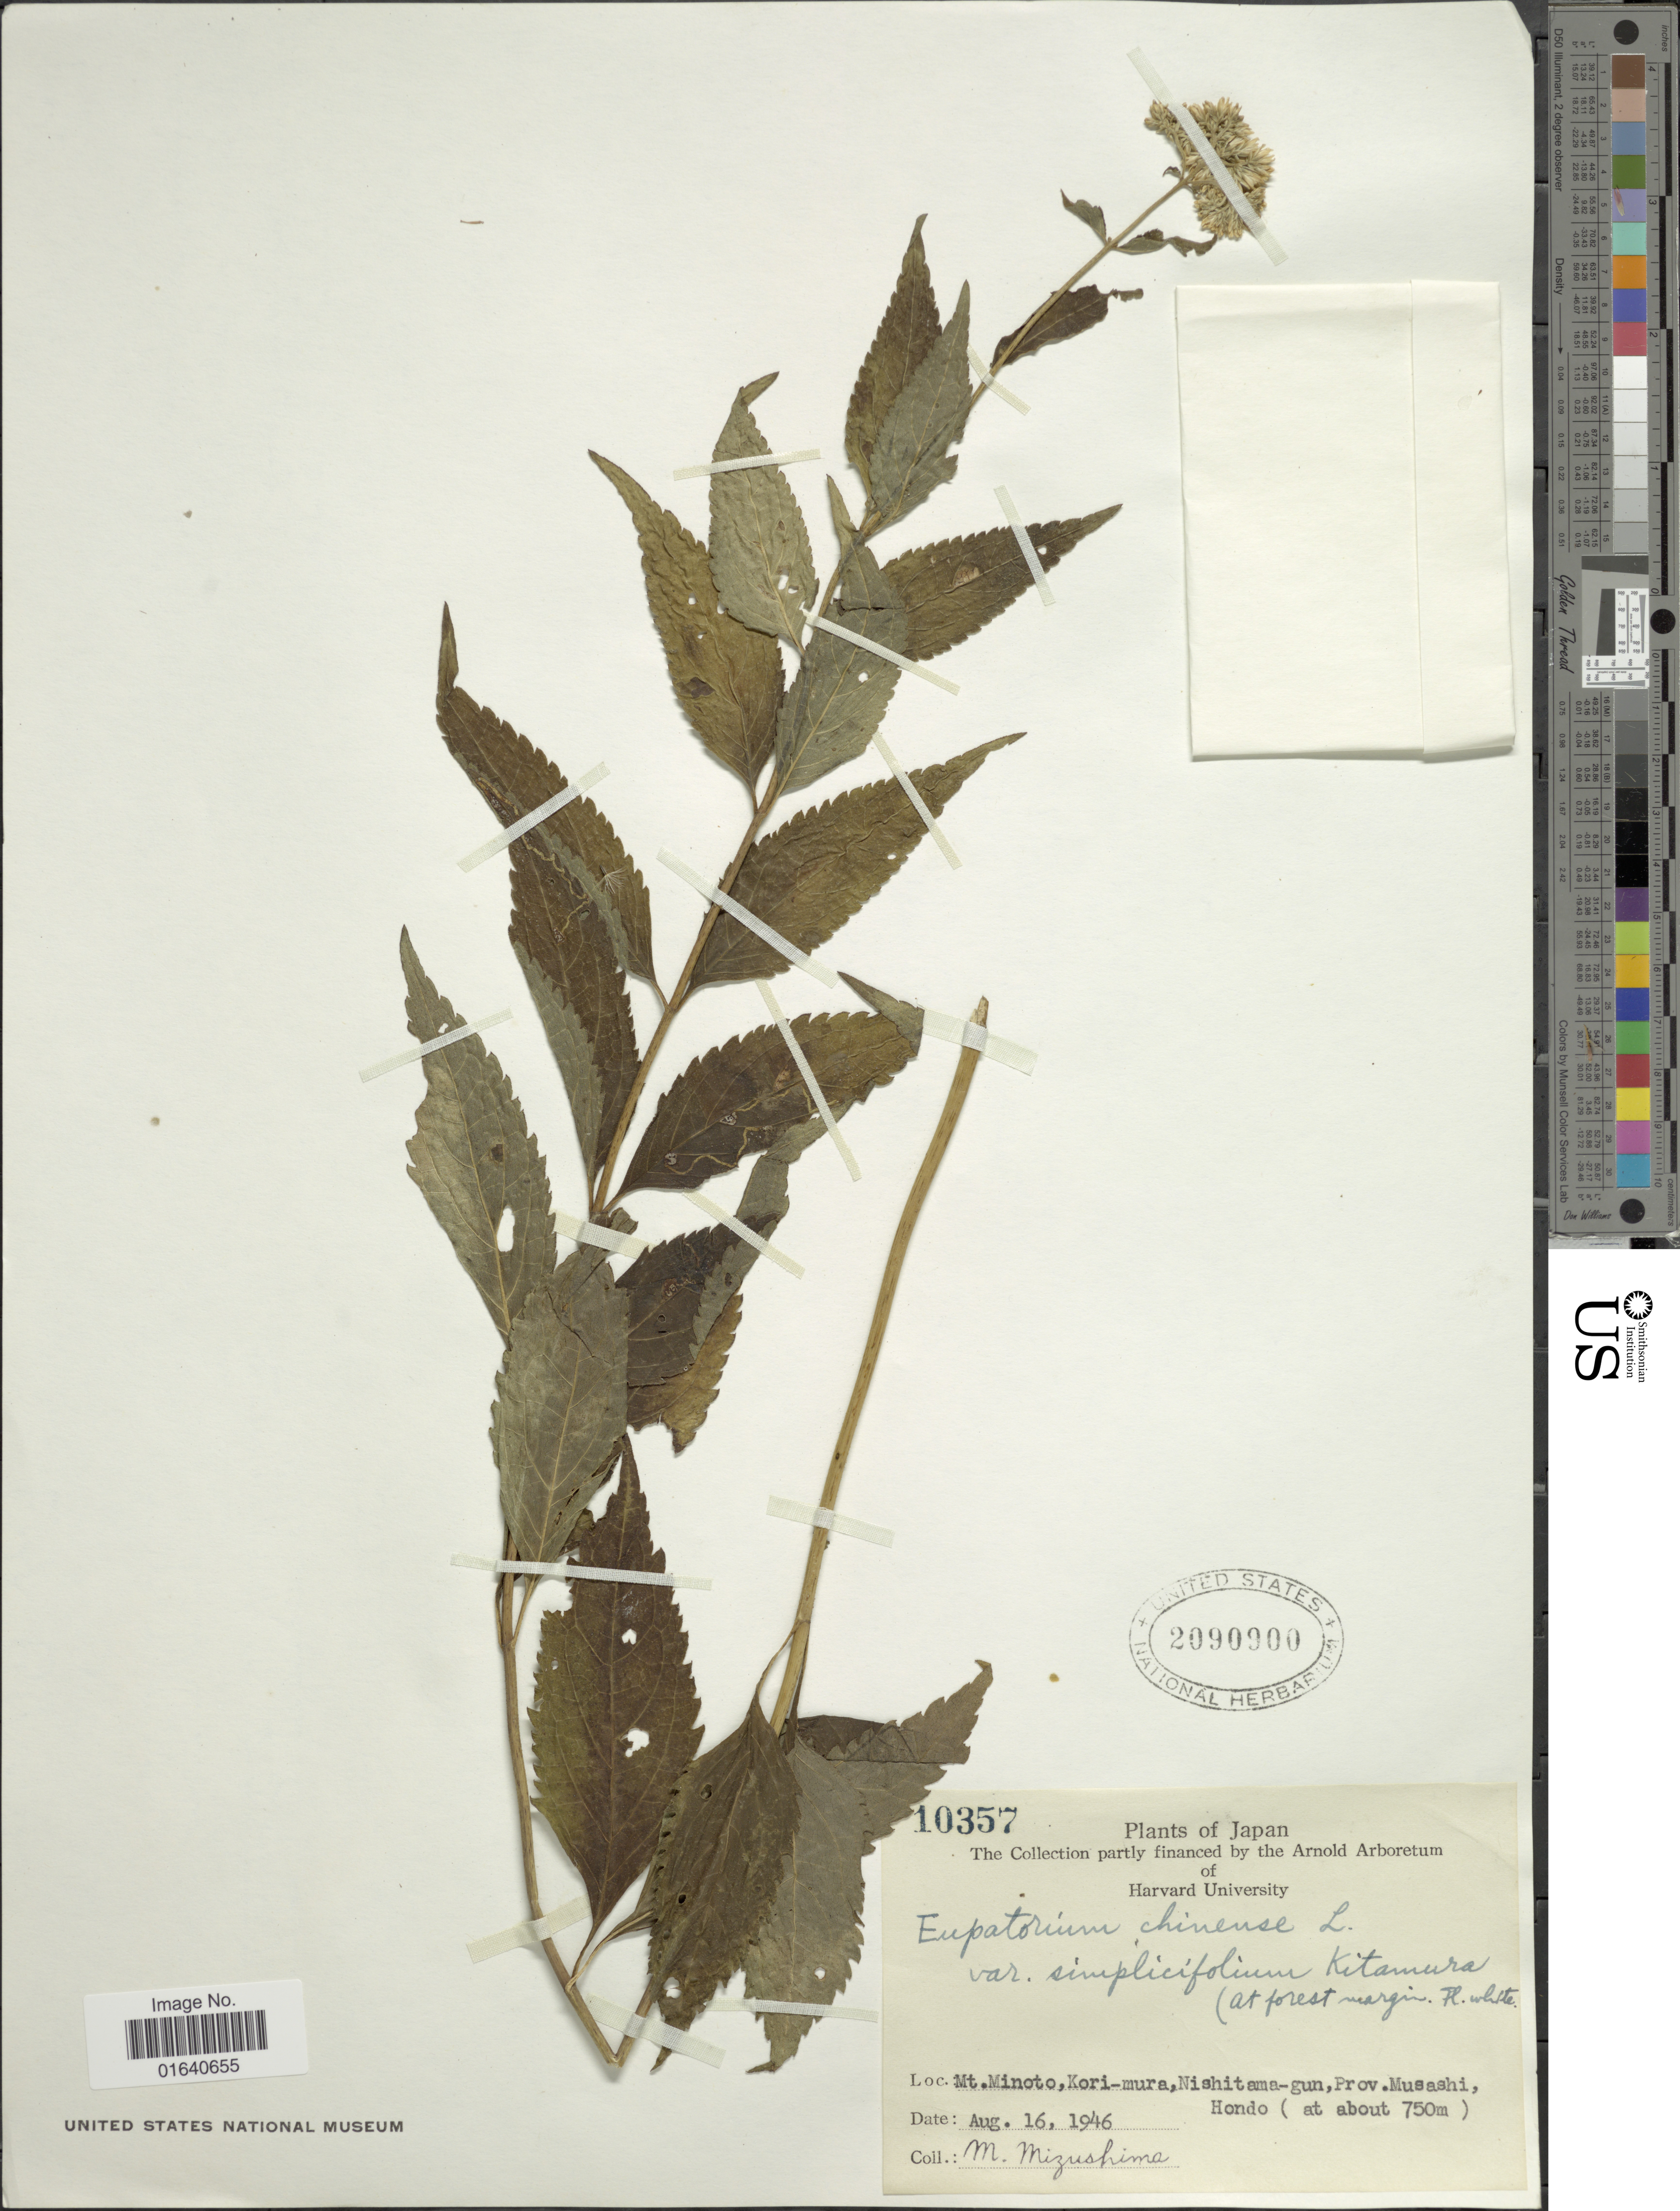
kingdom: Plantae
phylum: Tracheophyta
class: Magnoliopsida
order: Asterales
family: Asteraceae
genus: Eupatorium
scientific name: Eupatorium chinense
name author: L.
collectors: M. Mizushima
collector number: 10357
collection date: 1946-08-16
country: Japan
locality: Mt. Mimoto, Kori-mura, Nishitama-gun, Prov. Musashi, Hondo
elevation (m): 750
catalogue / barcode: US 2090900